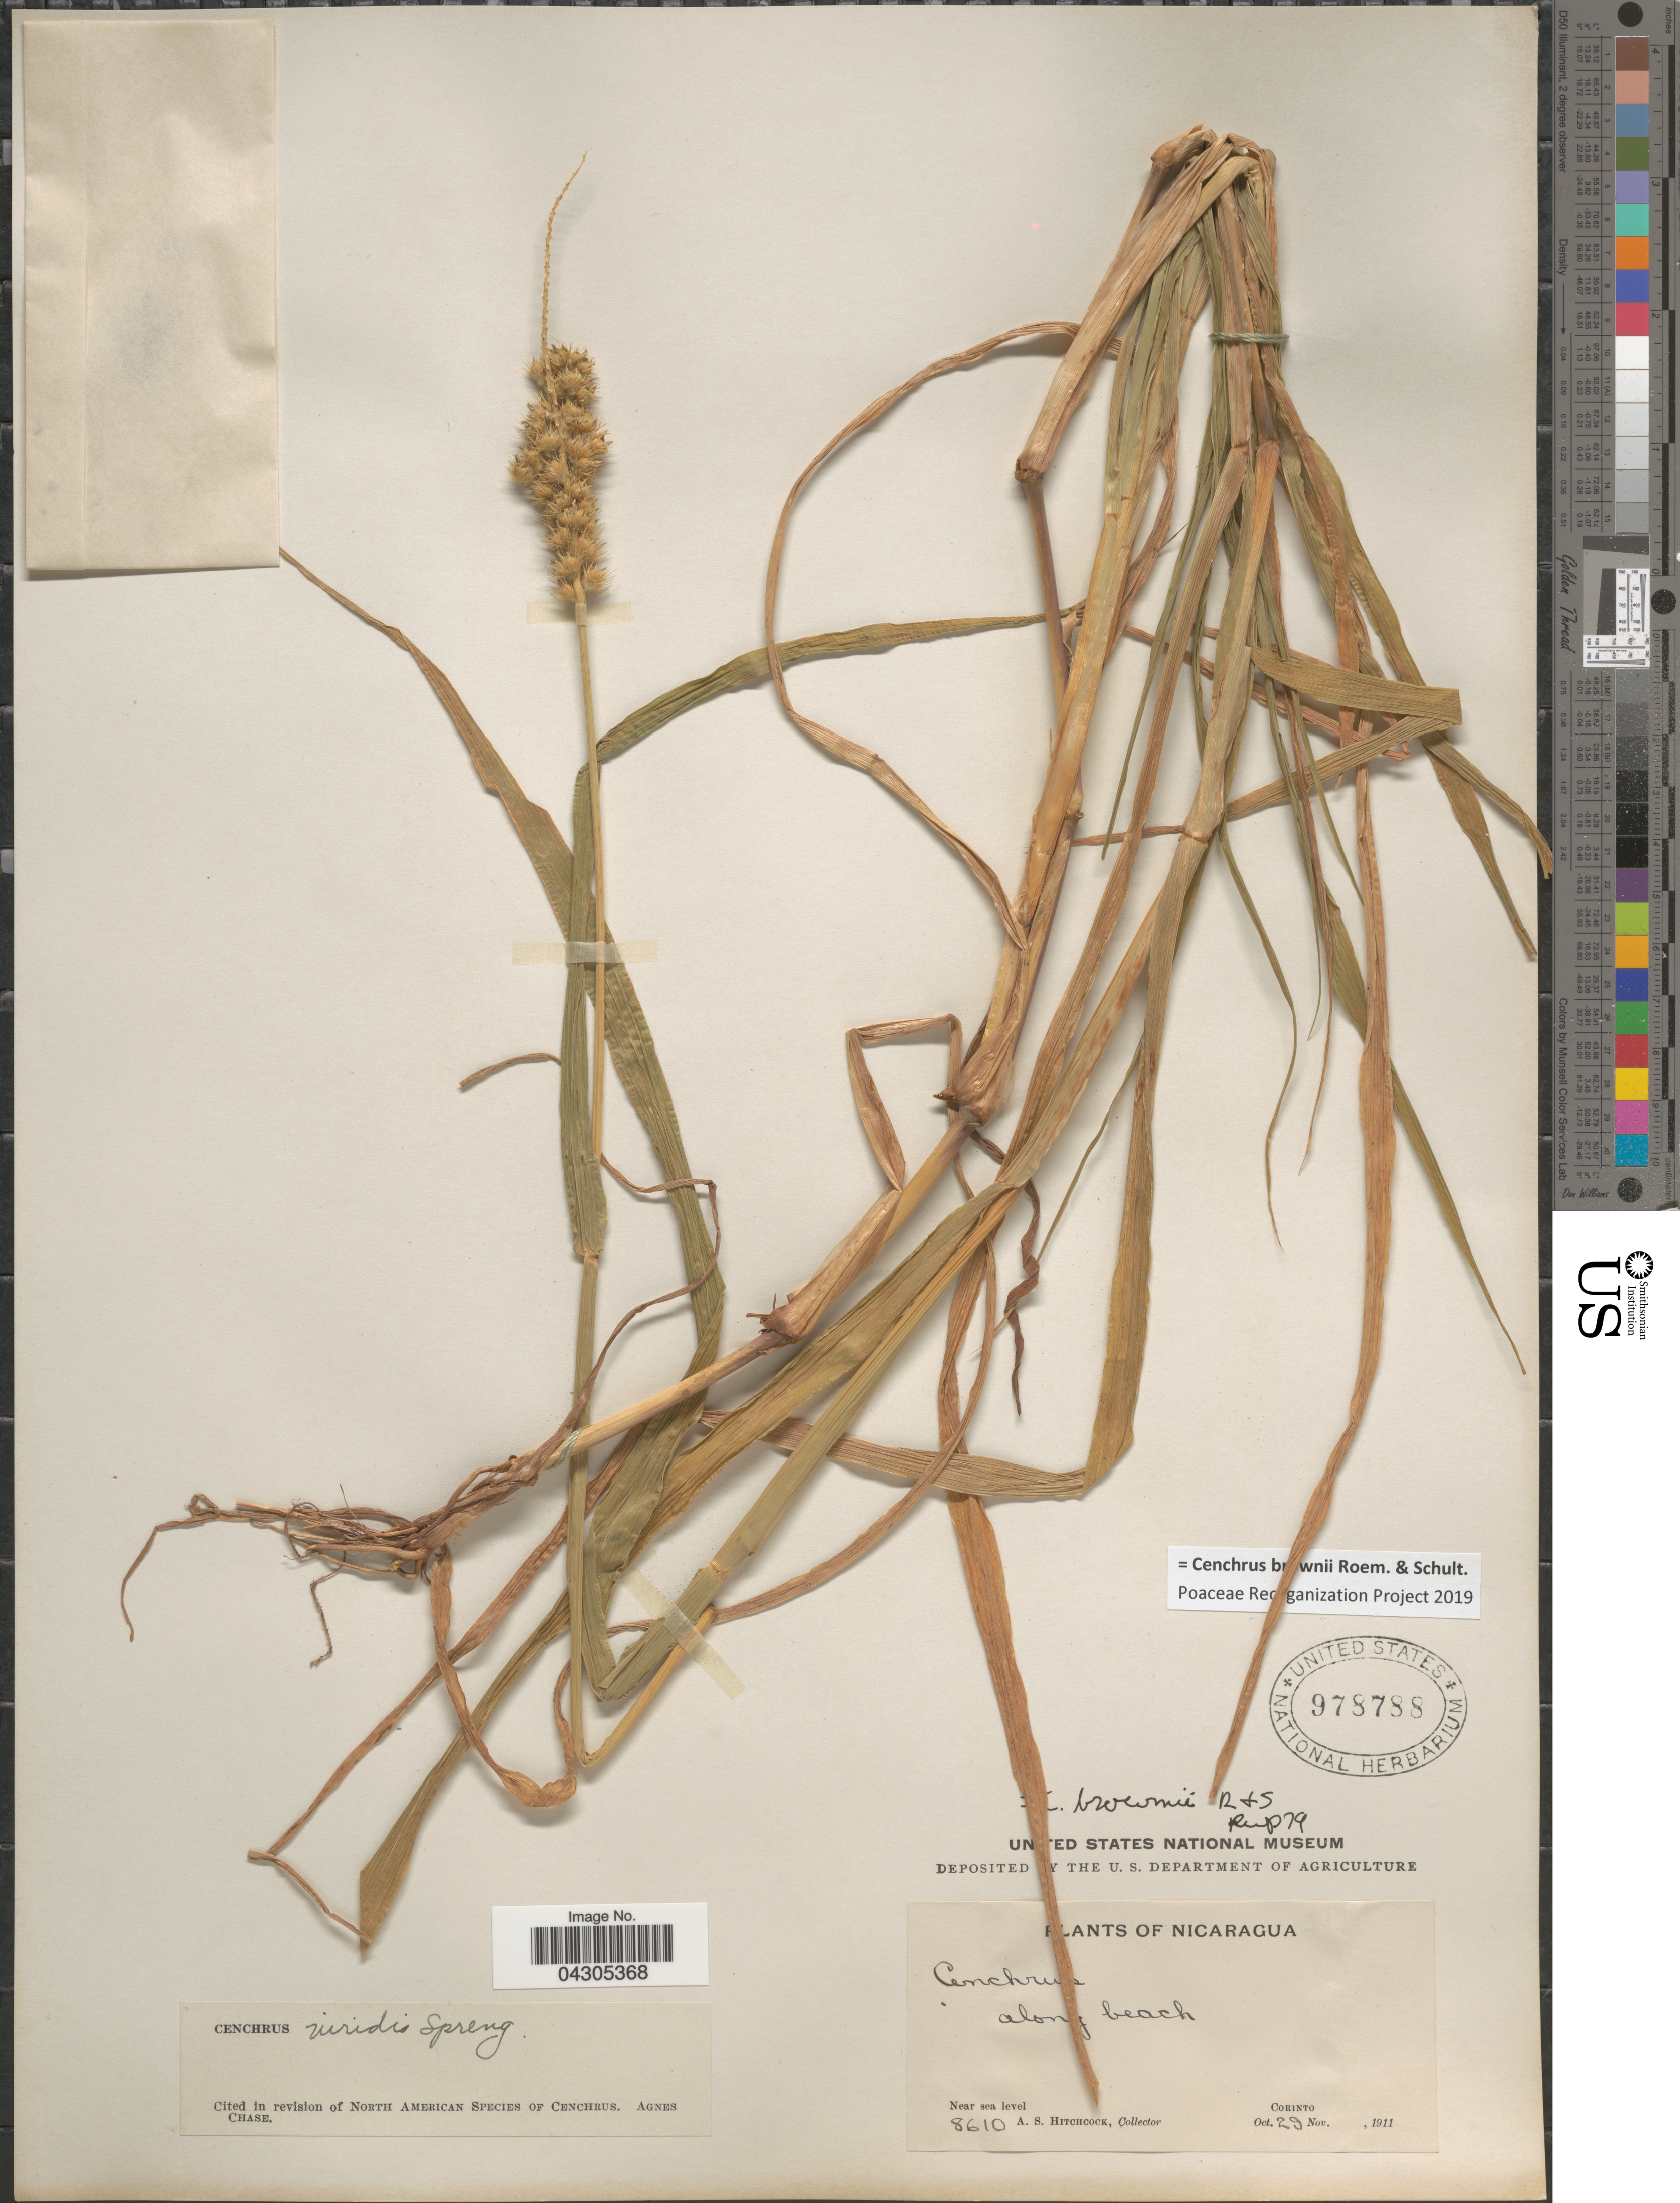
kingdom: Plantae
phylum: Tracheophyta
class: Liliopsida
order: Poales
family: Poaceae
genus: Cenchrus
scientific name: Cenchrus brownii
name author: Roem. & Schult.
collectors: A. S. Hitchcock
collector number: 8610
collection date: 1911-10-29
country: Nicaragua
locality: Along beach. Corinto.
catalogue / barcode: US 978788